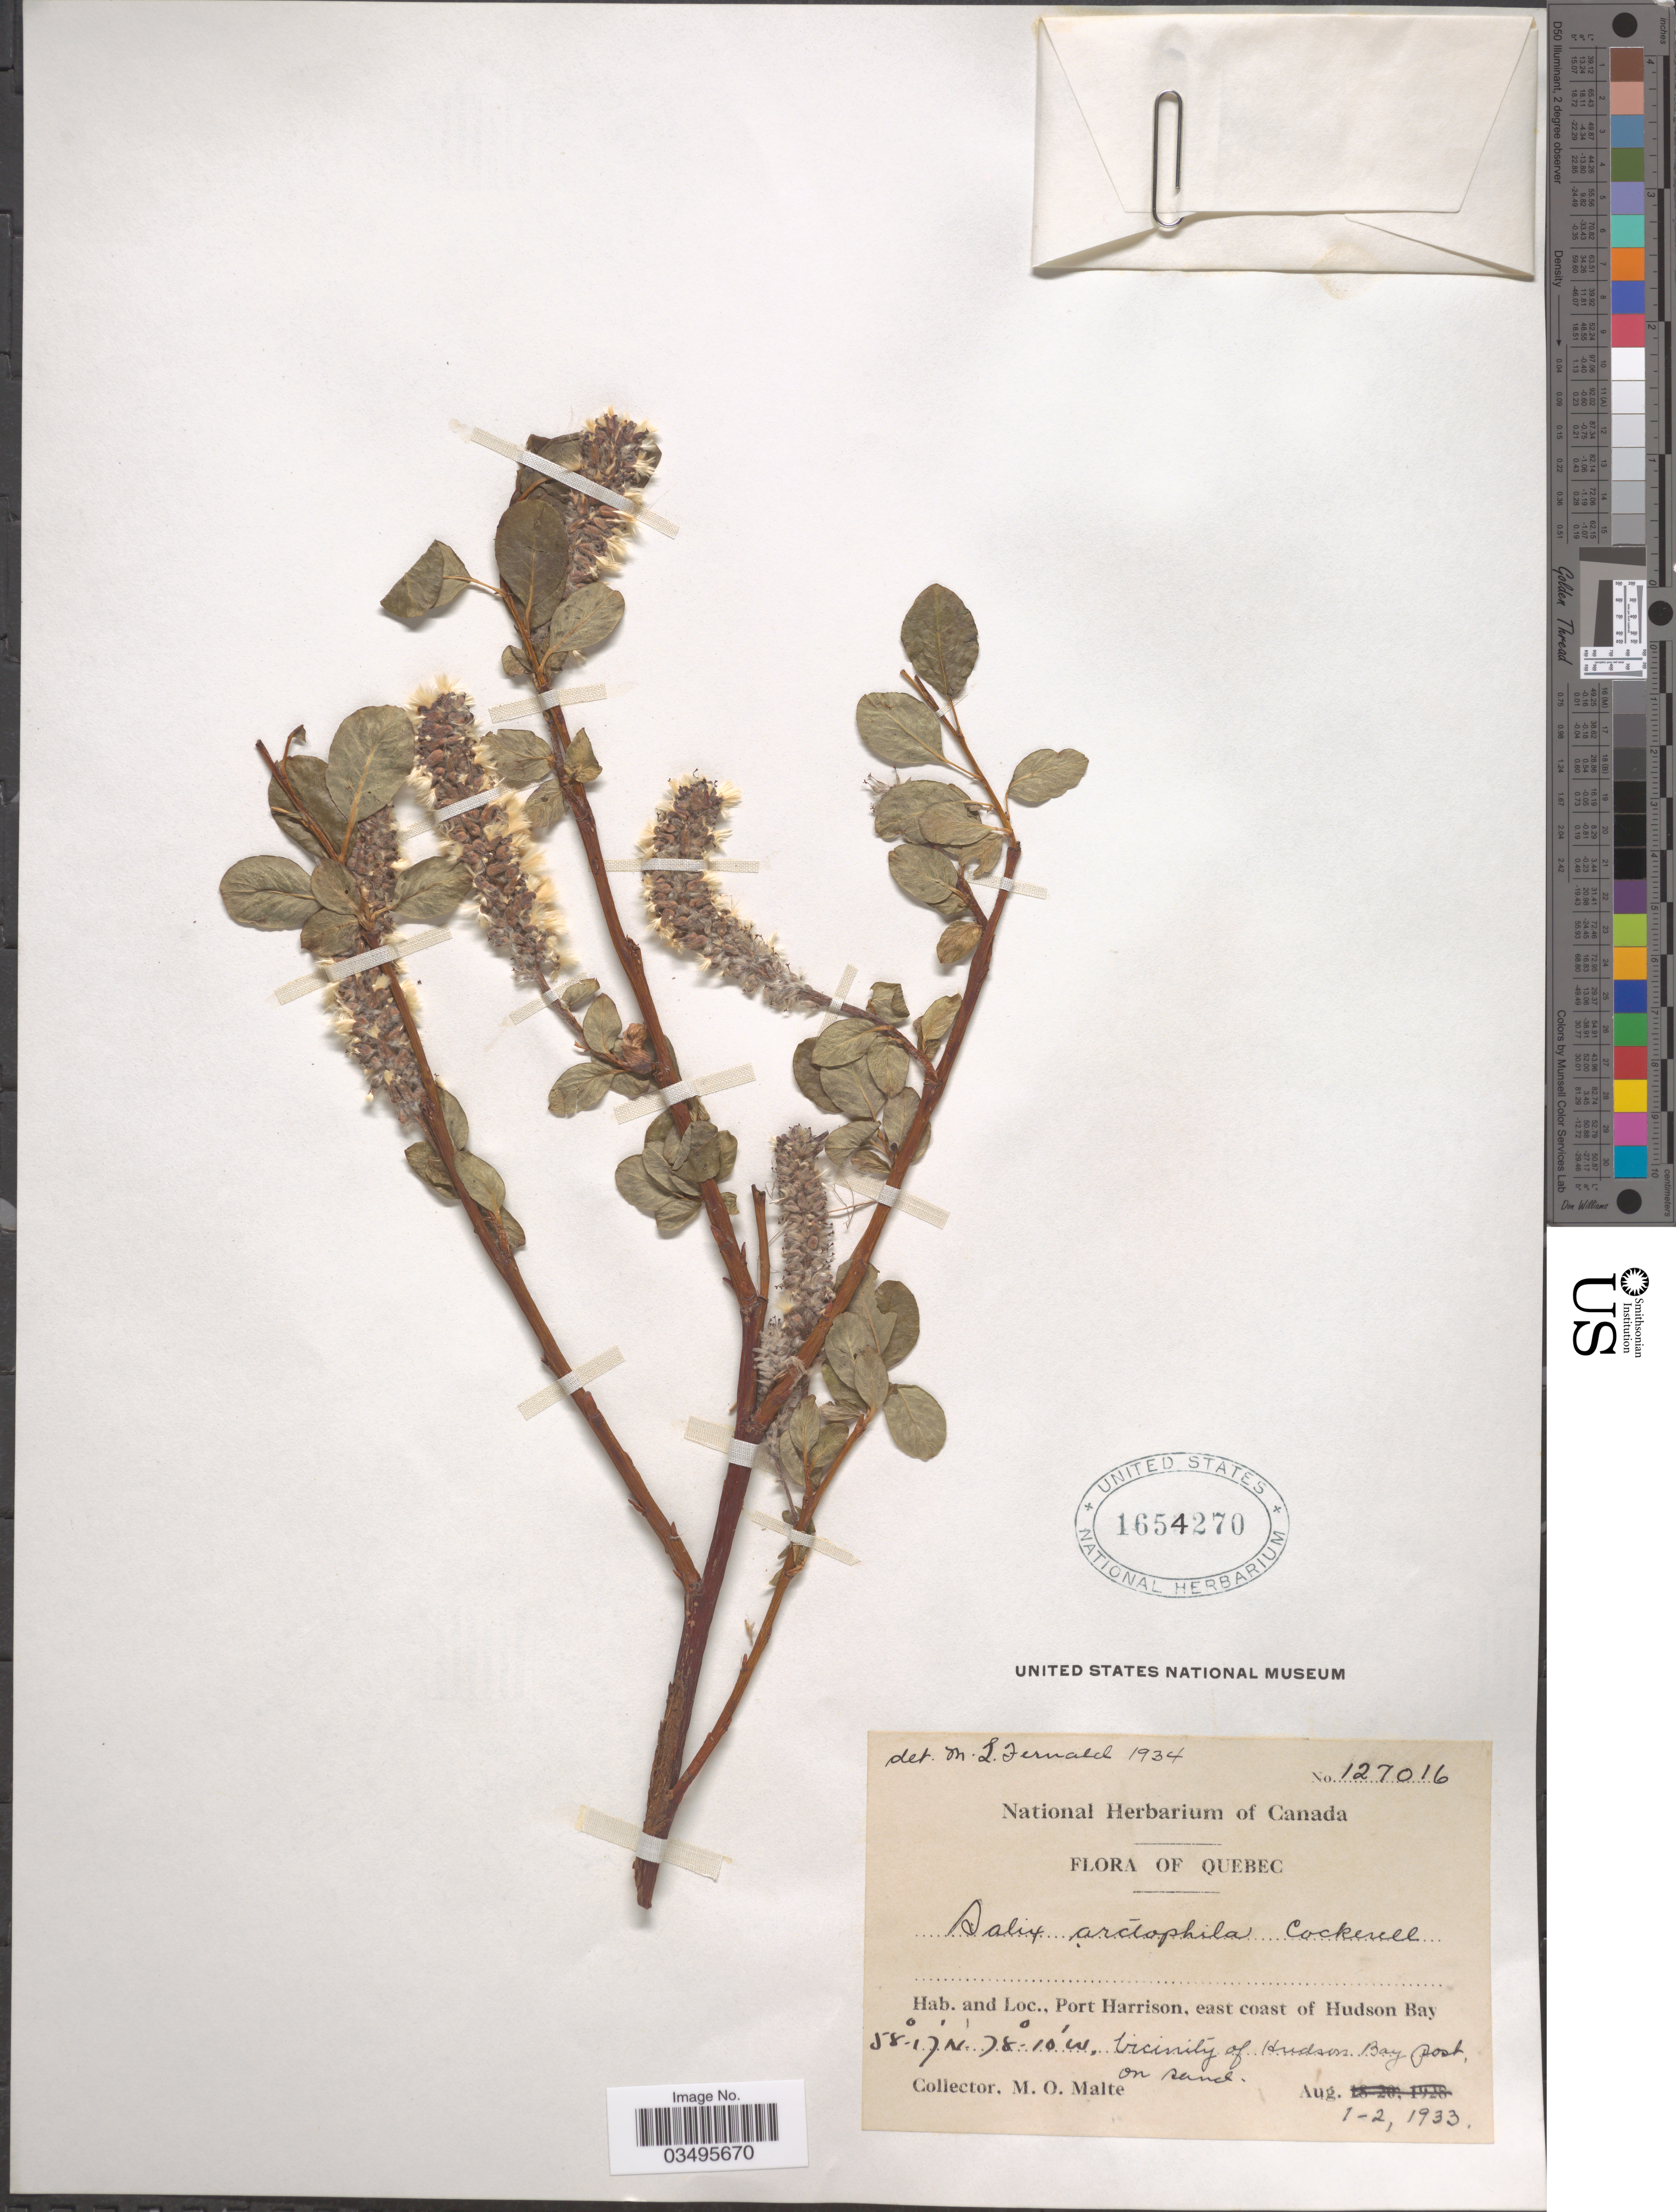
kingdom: Plantae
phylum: Tracheophyta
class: Magnoliopsida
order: Malpighiales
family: Salicaceae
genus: Salix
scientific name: Salix arctophila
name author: Cockerell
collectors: M. O. Malte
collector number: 127016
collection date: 1933-08-01/1933-08-02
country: Canada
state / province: Quebec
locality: Port Harrison, east coast of Hudson Bay. Vicinity of Hudson Bay Post, on sand.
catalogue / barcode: US 1654270